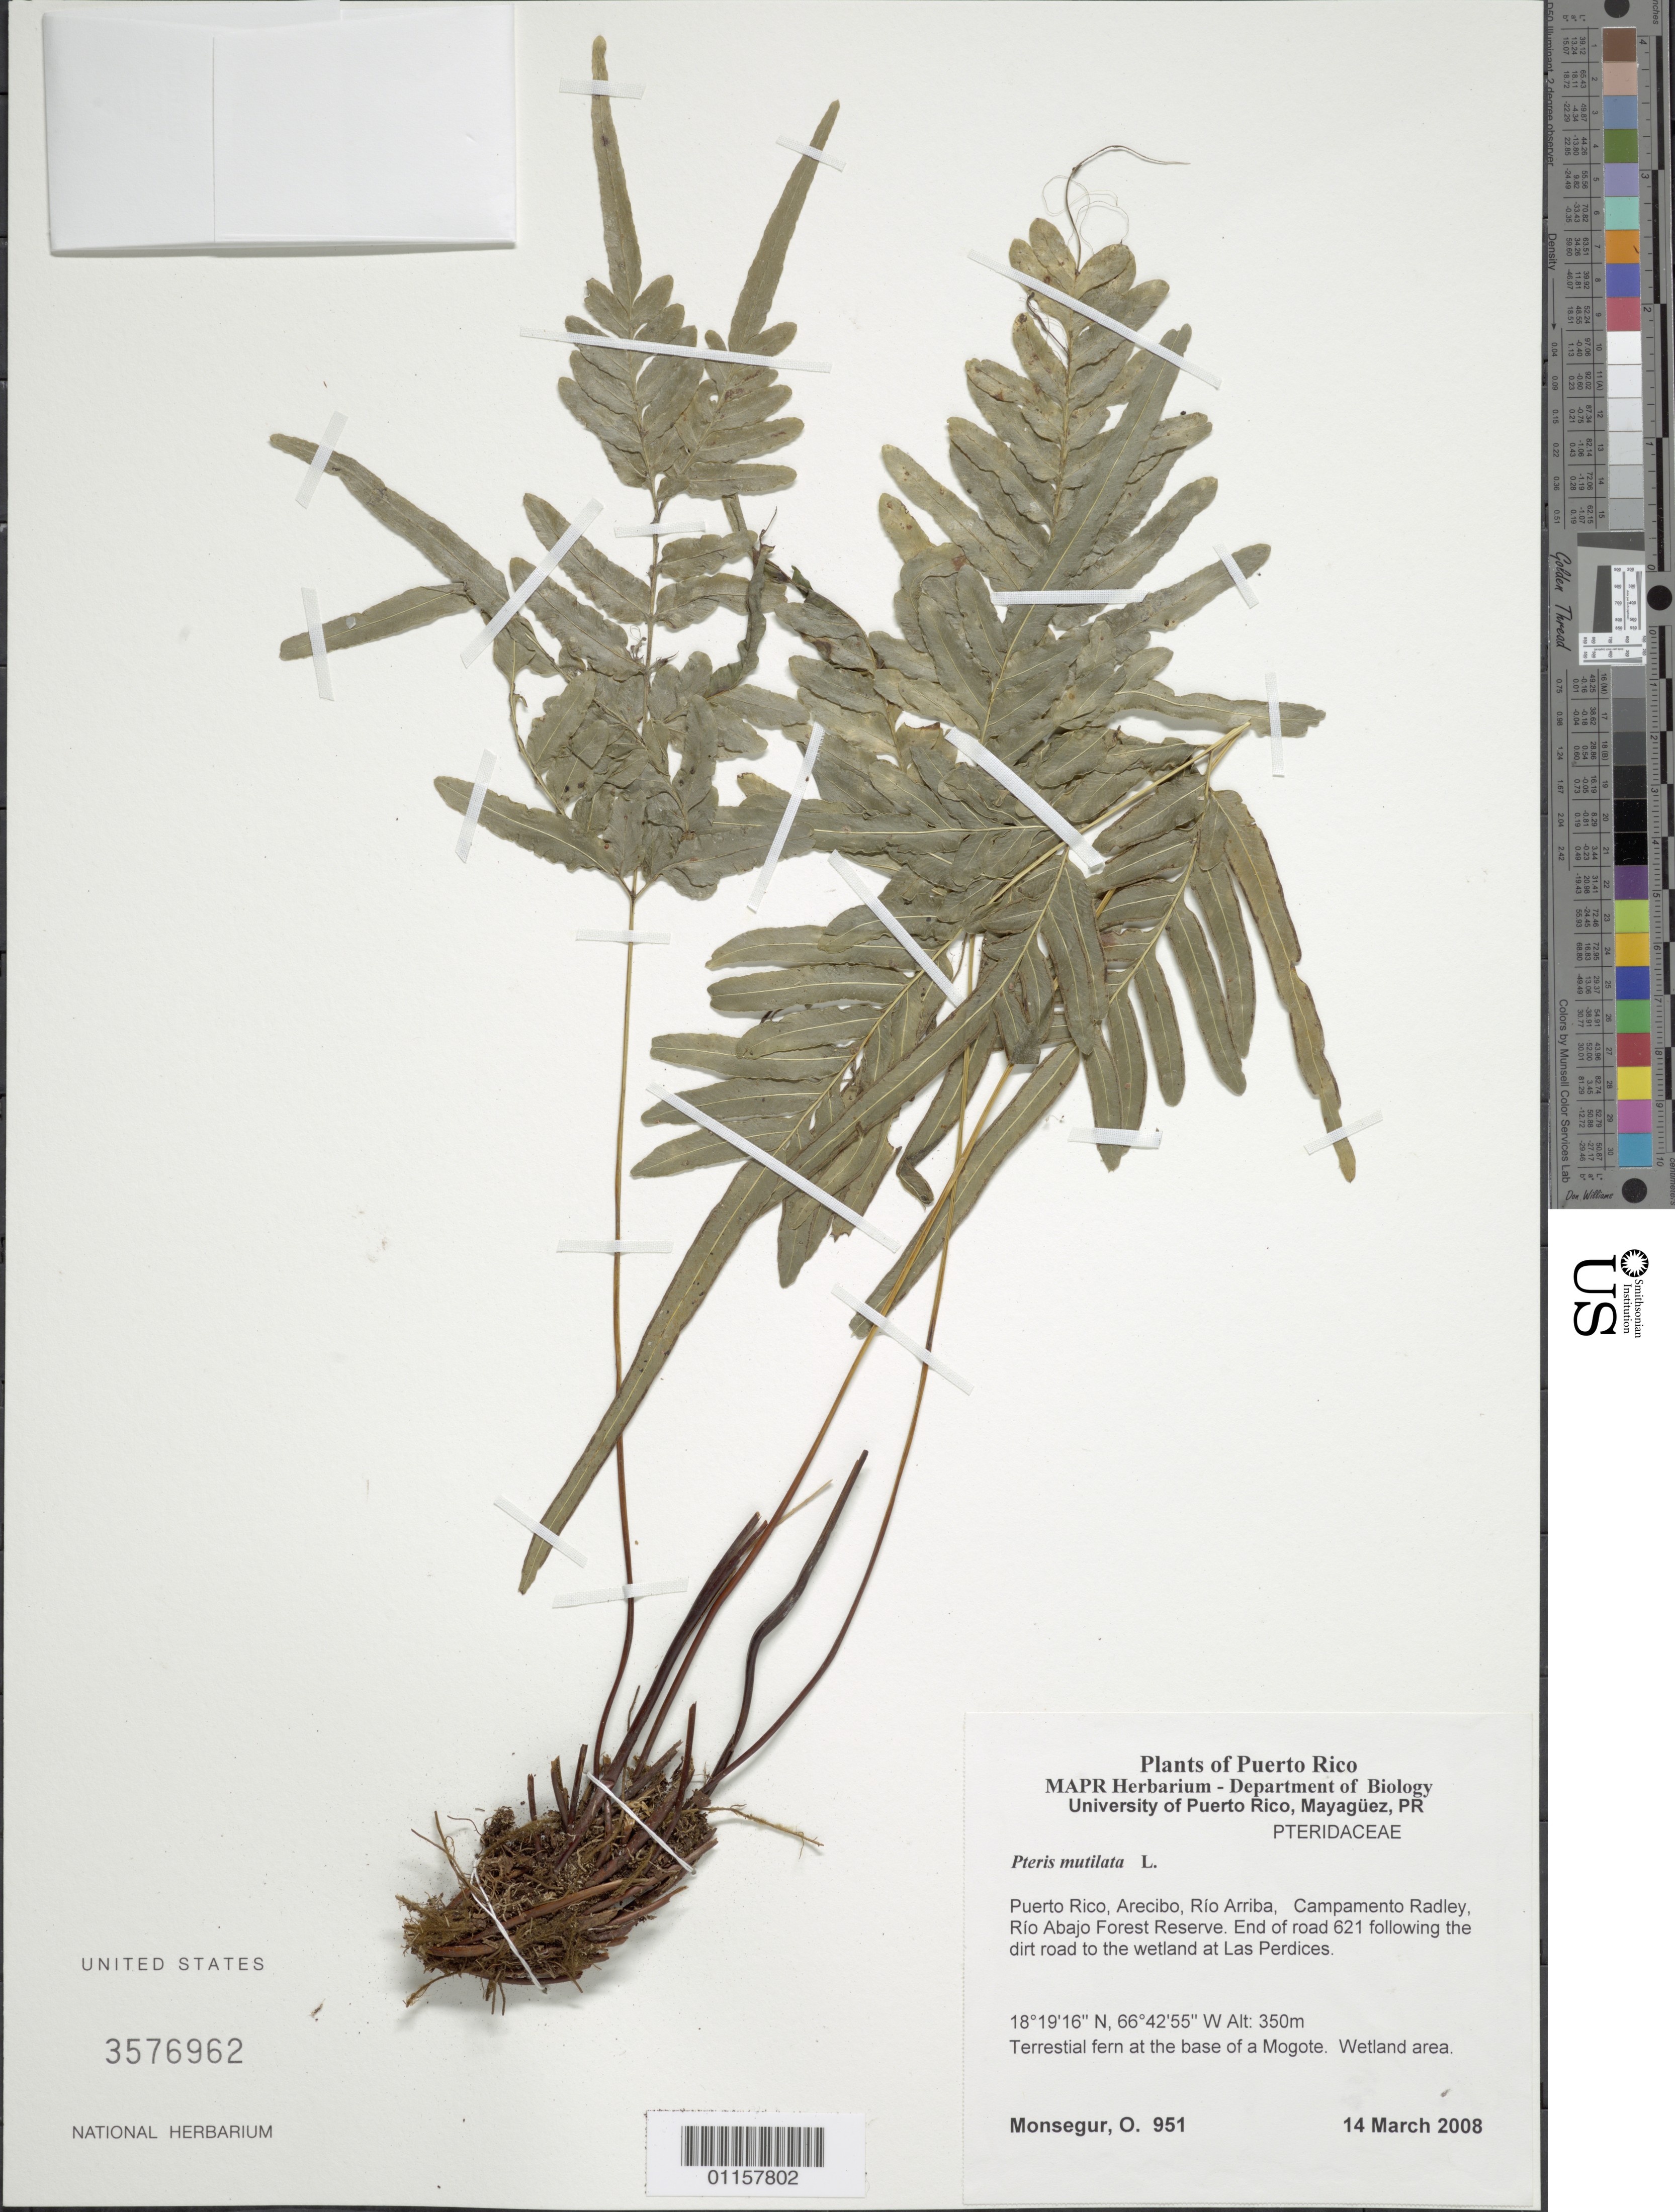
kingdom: Plantae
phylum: Tracheophyta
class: Polypodiopsida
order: Polypodiales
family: Pteridaceae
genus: Pteris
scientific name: Pteris mutilata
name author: L.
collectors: O. Monsegur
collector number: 951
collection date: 2008-03-14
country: Puerto Rico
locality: Arecibo, Río Arriba, Campamento Radley, Río Abajo Forest Reserve. End of road 621, following the dirt road to the wetland at Las Perdices.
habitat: At base of a mogote. Wetland area.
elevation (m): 350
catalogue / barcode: US 3576962